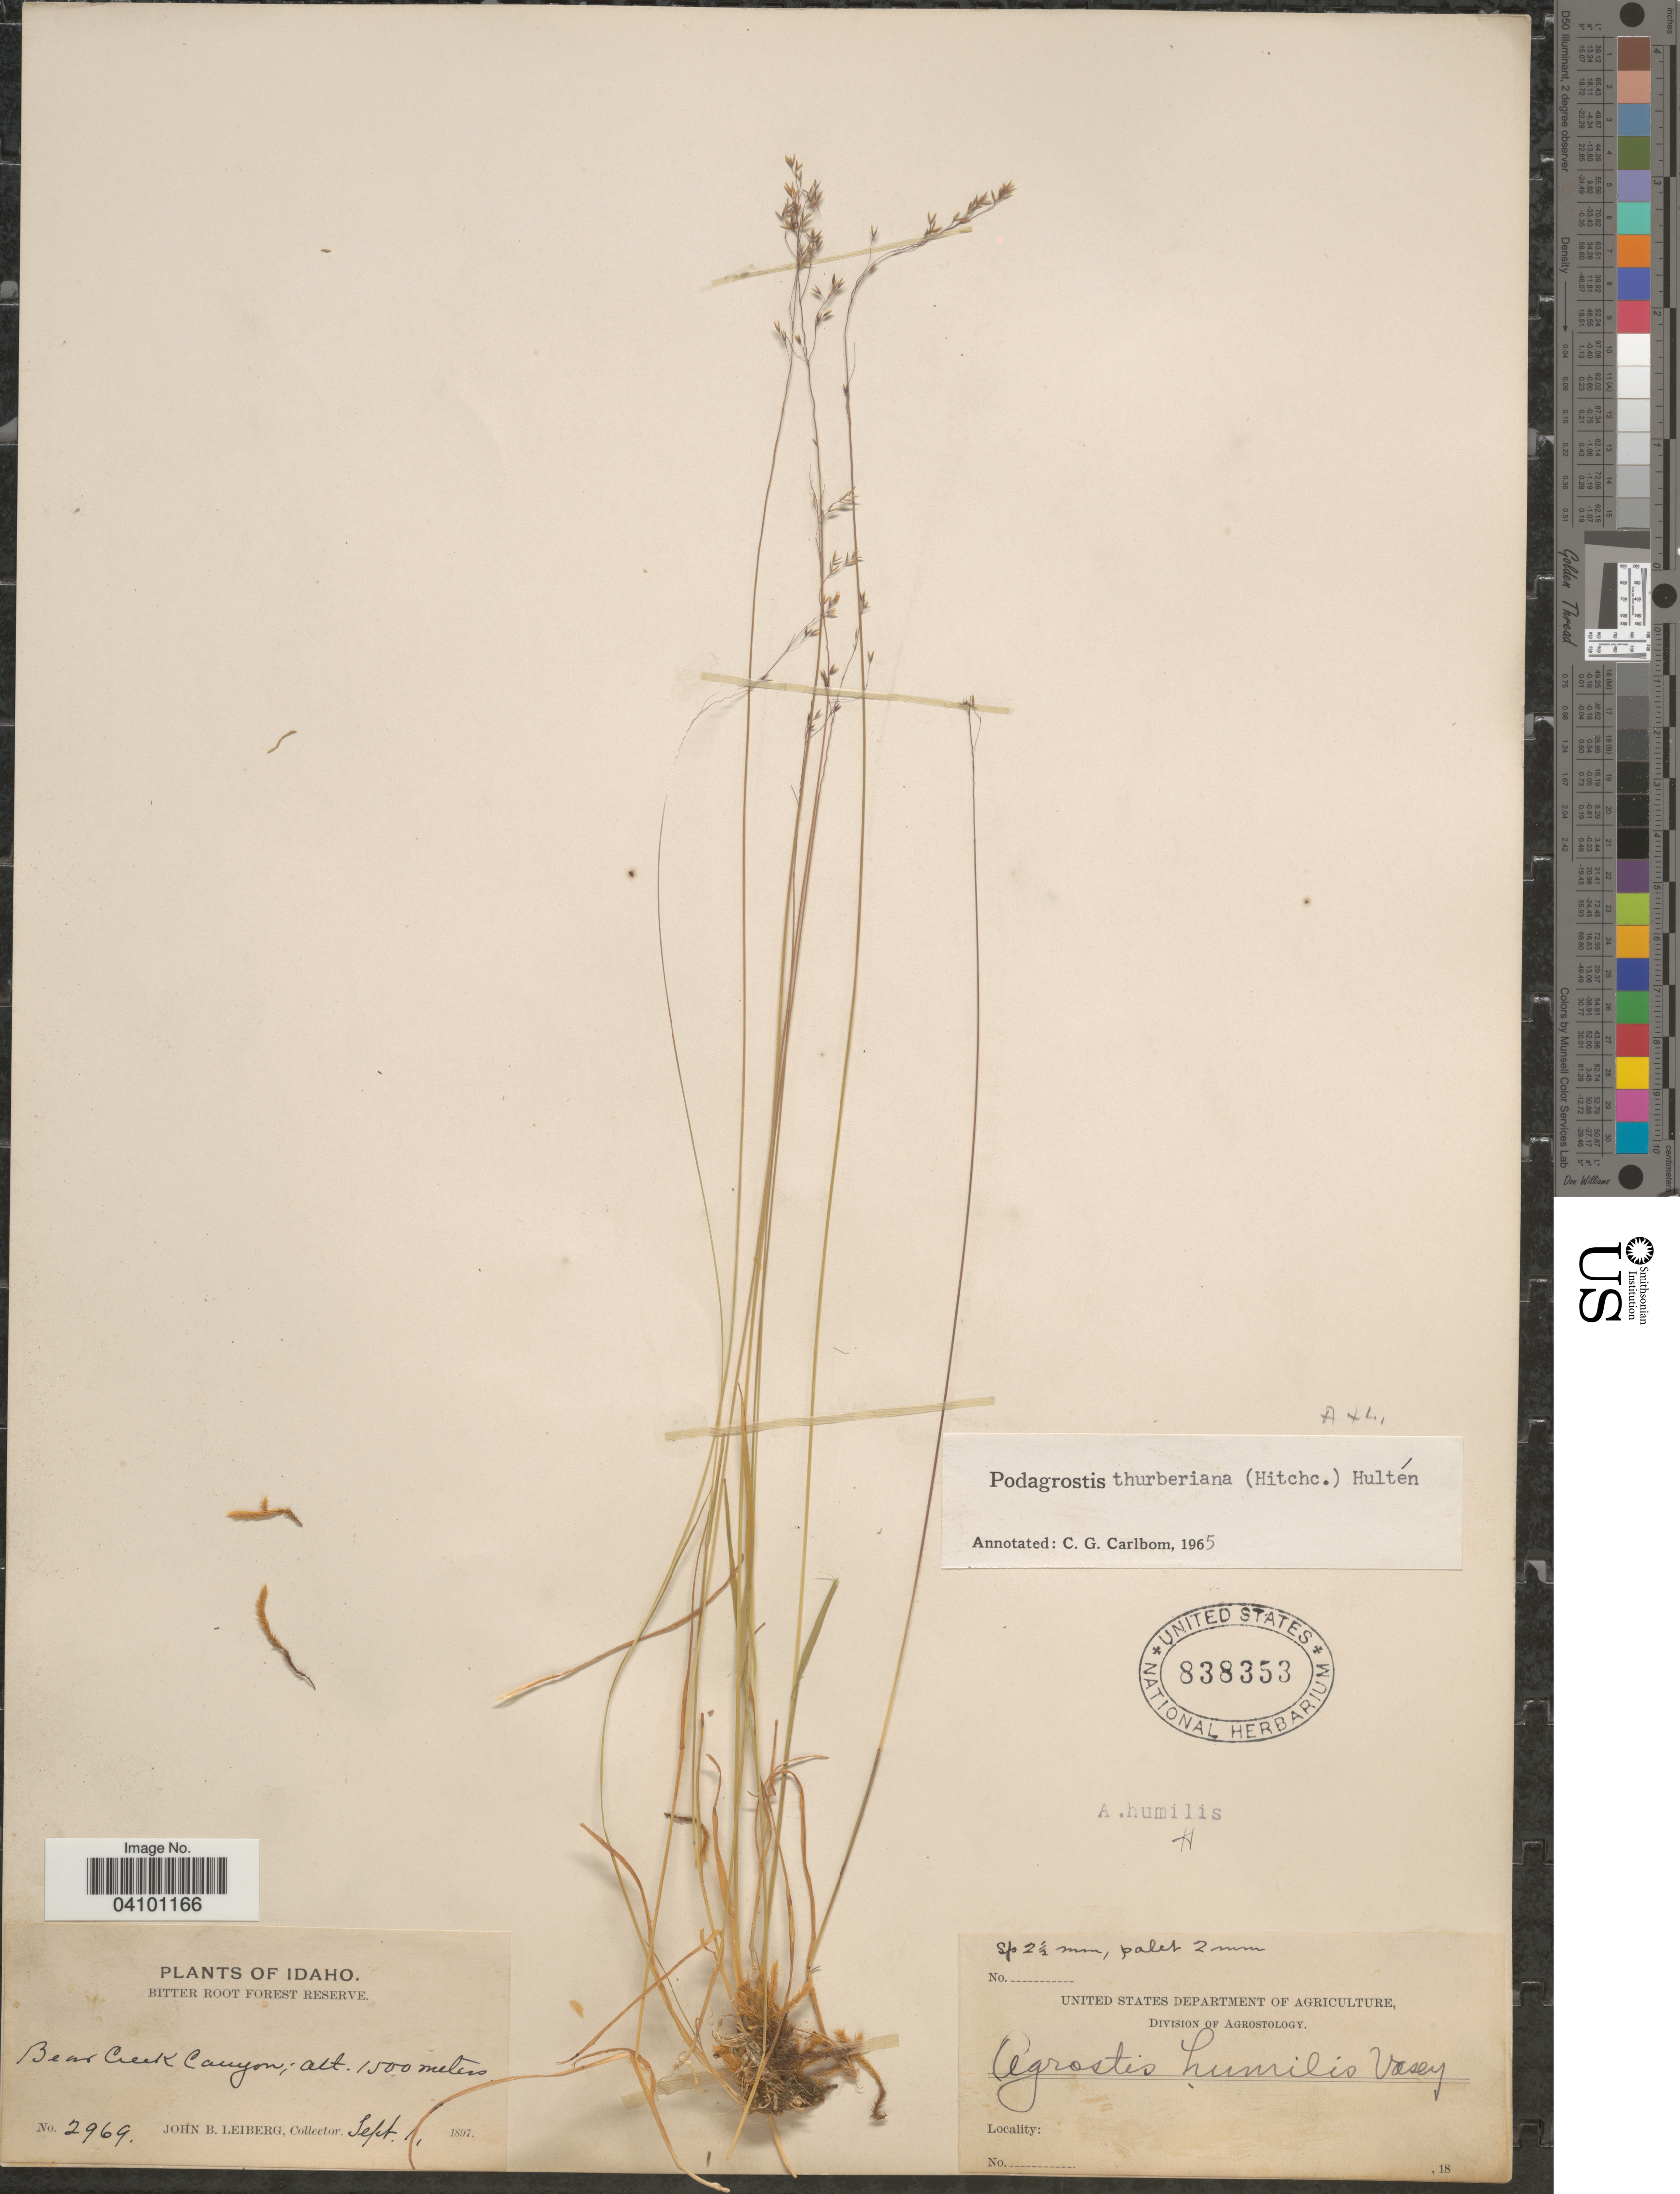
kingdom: Plantae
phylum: Tracheophyta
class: Liliopsida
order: Poales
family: Poaceae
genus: Podagrostis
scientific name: Podagrostis thurberiana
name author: Hitchc.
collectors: J. B. Leiberg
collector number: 2969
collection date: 1897-09-01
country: United States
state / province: Idaho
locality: Bitter Root Forest Reserve. Bear Creek Canyon.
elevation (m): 1500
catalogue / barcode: US 838353